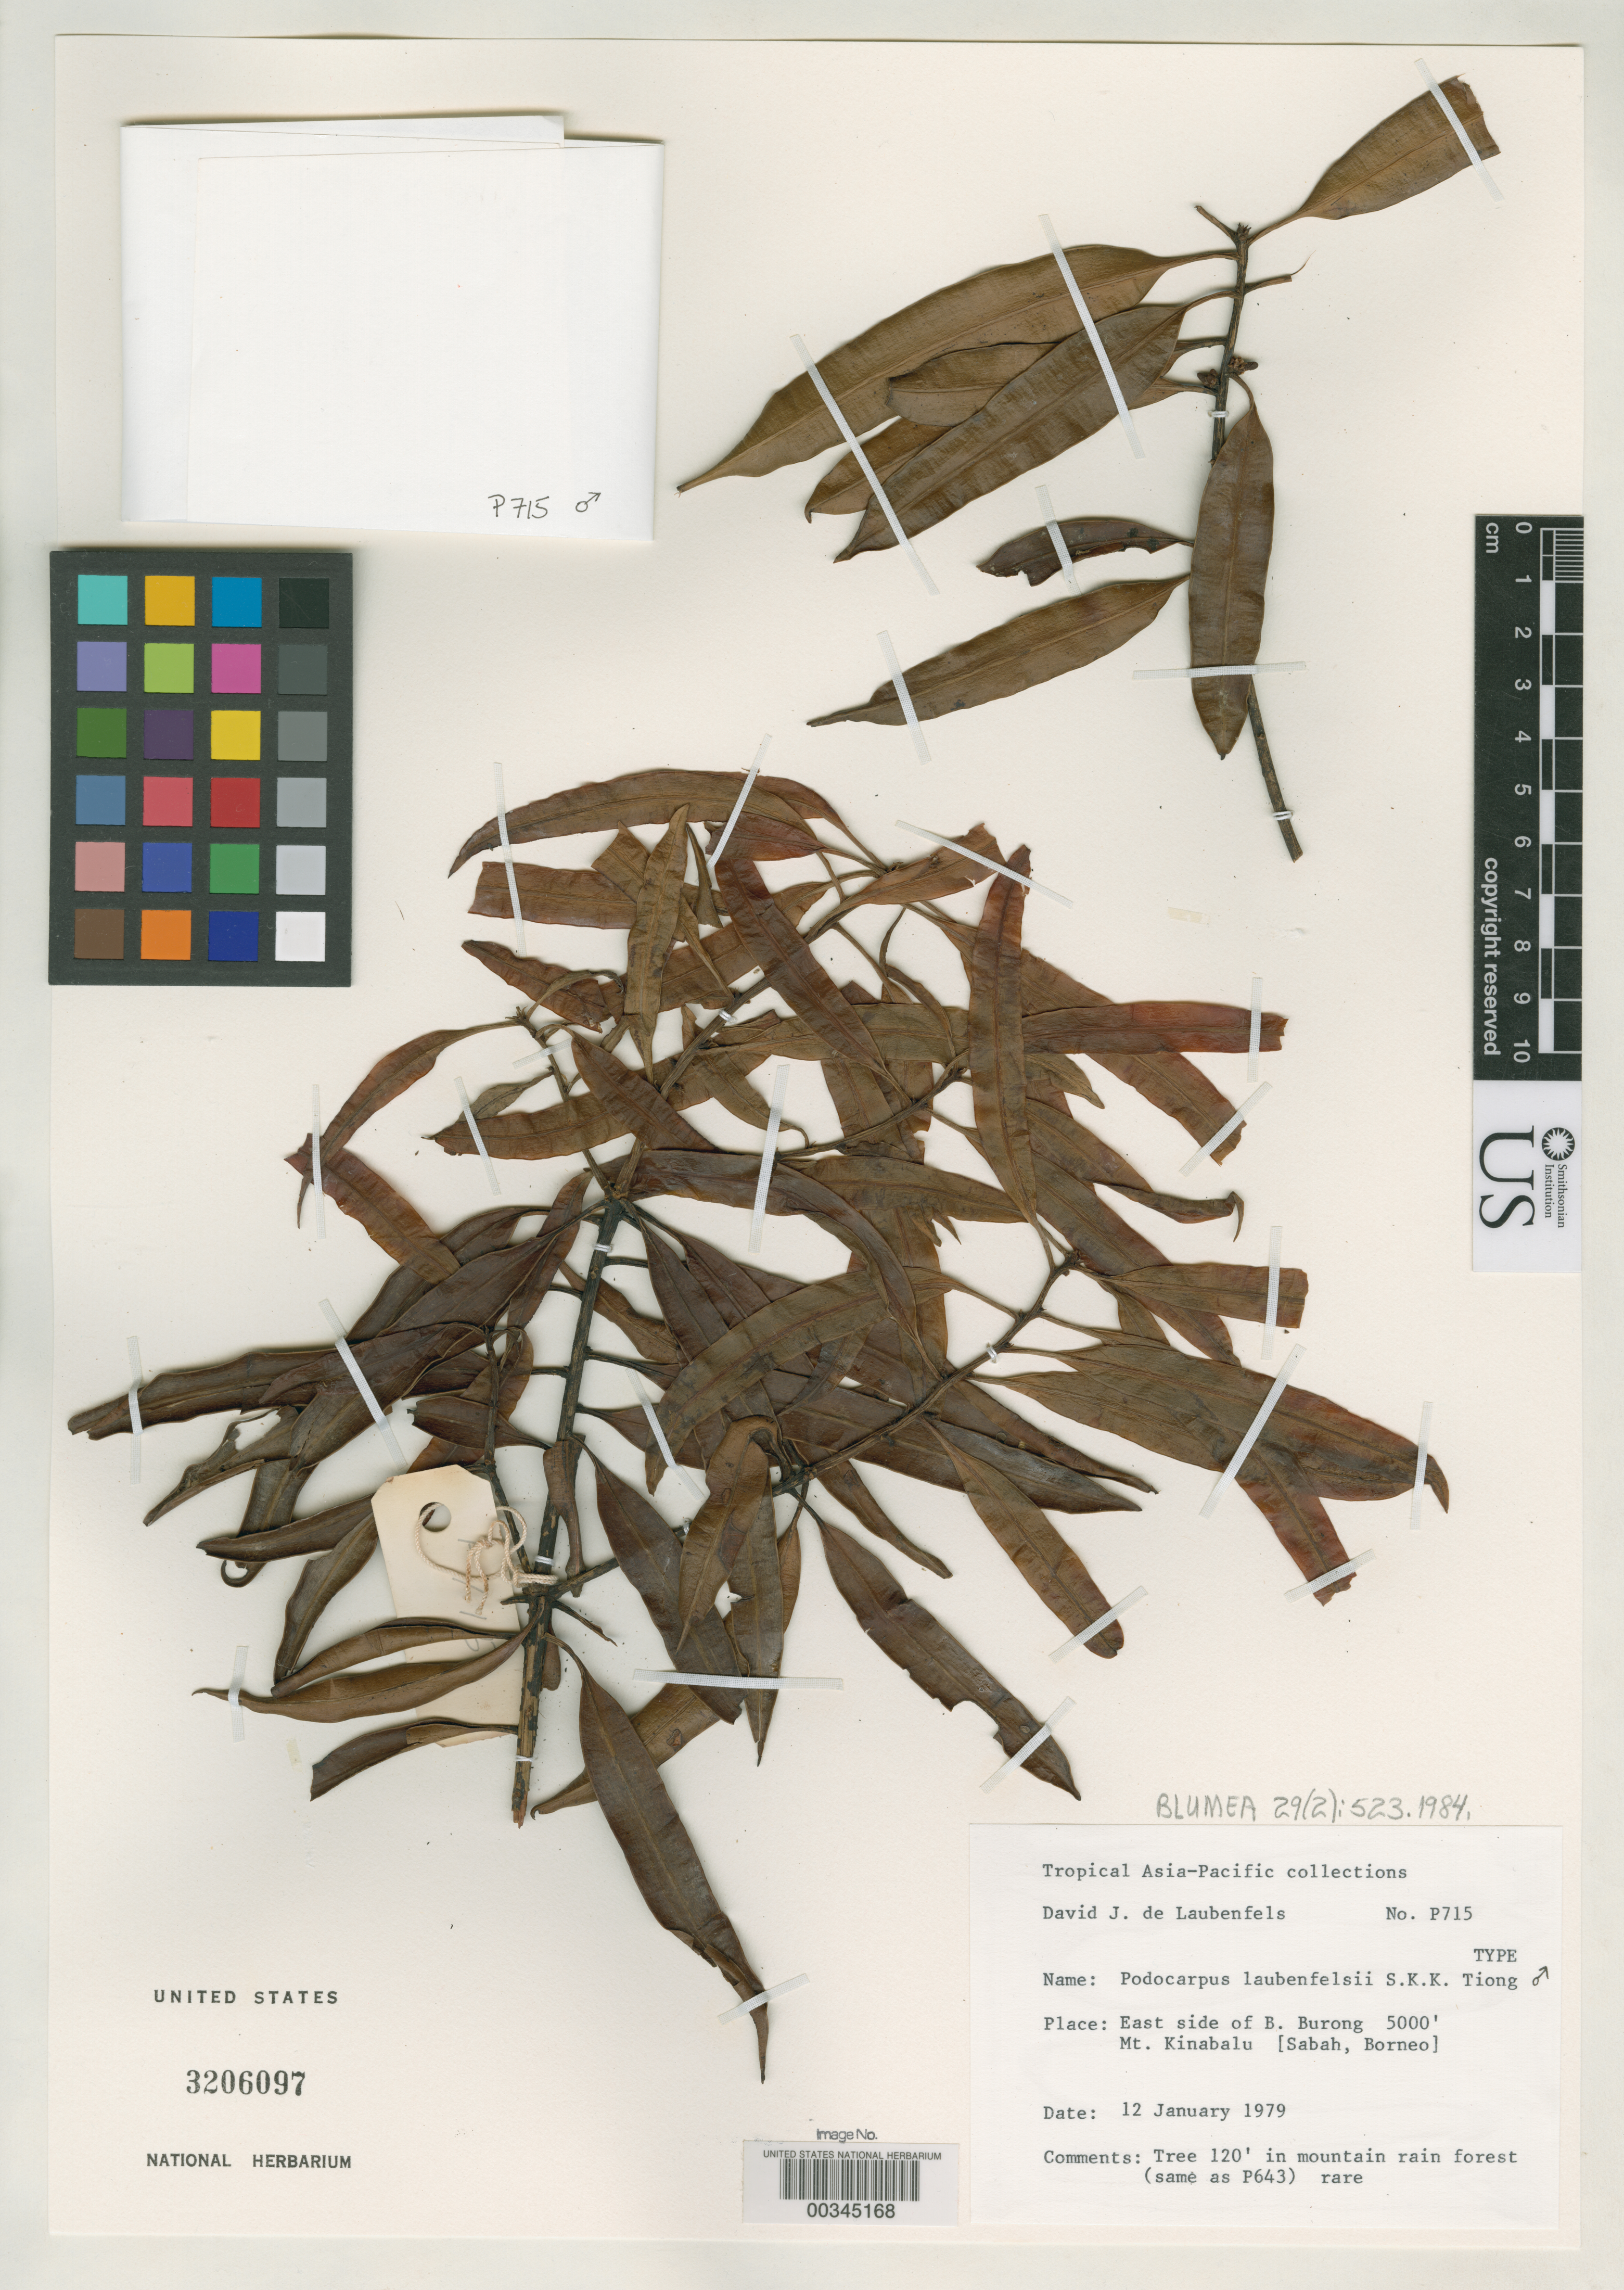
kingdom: Plantae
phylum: Tracheophyta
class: Pinopsida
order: Pinales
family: Podocarpaceae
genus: Podocarpus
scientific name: Podocarpus laubenfelsii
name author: Tiong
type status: Isotype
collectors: D. J. de Laubenfels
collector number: P715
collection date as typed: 12 Jan 1979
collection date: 1979-01-12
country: Malaysia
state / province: Sabah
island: Borneo Island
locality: E side of Bukit Burong, Mt. Kinabalu.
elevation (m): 1524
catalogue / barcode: US 3206097